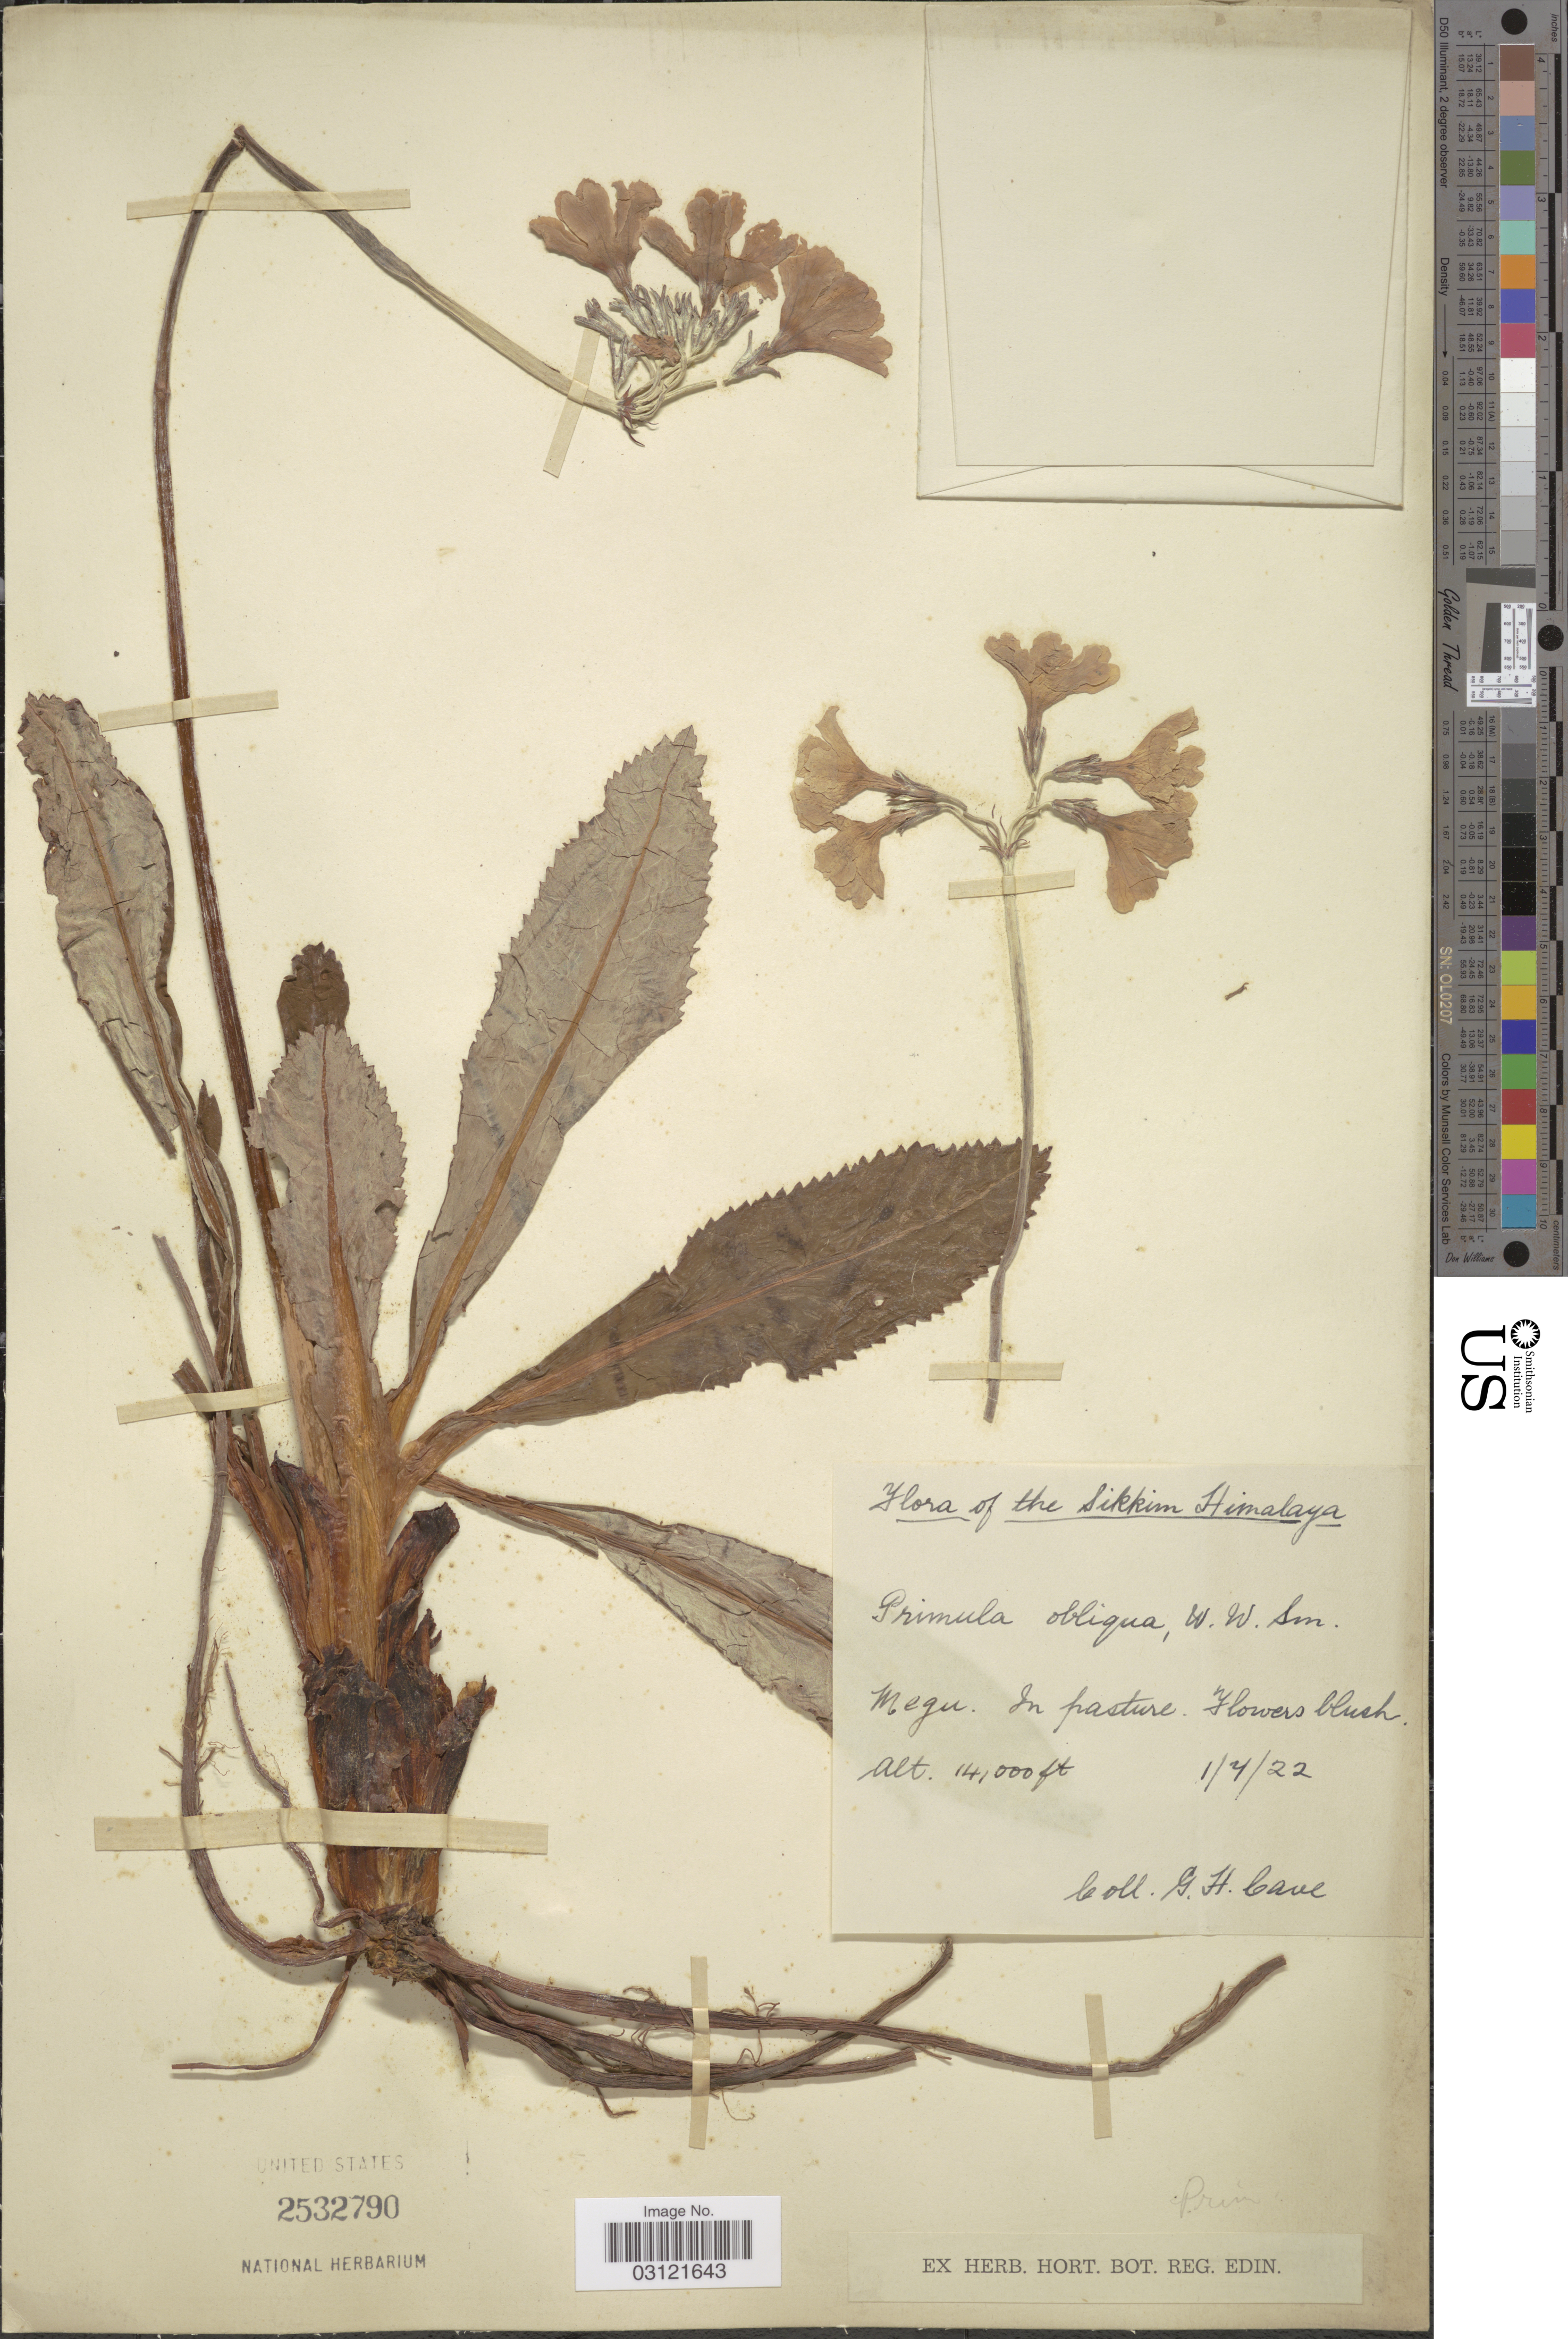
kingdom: Plantae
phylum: Tracheophyta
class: Magnoliopsida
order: Ericales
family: Primulaceae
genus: Primula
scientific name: Primula obliqua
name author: W.W. Sm. in W.W. Sm. & H.R. Fletcher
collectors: G. Cave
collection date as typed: Transcribed d/m/y: 1/7/22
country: India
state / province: Sikkim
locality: Sikkim Himalaya, Megu.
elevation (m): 4267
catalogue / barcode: US 2532790